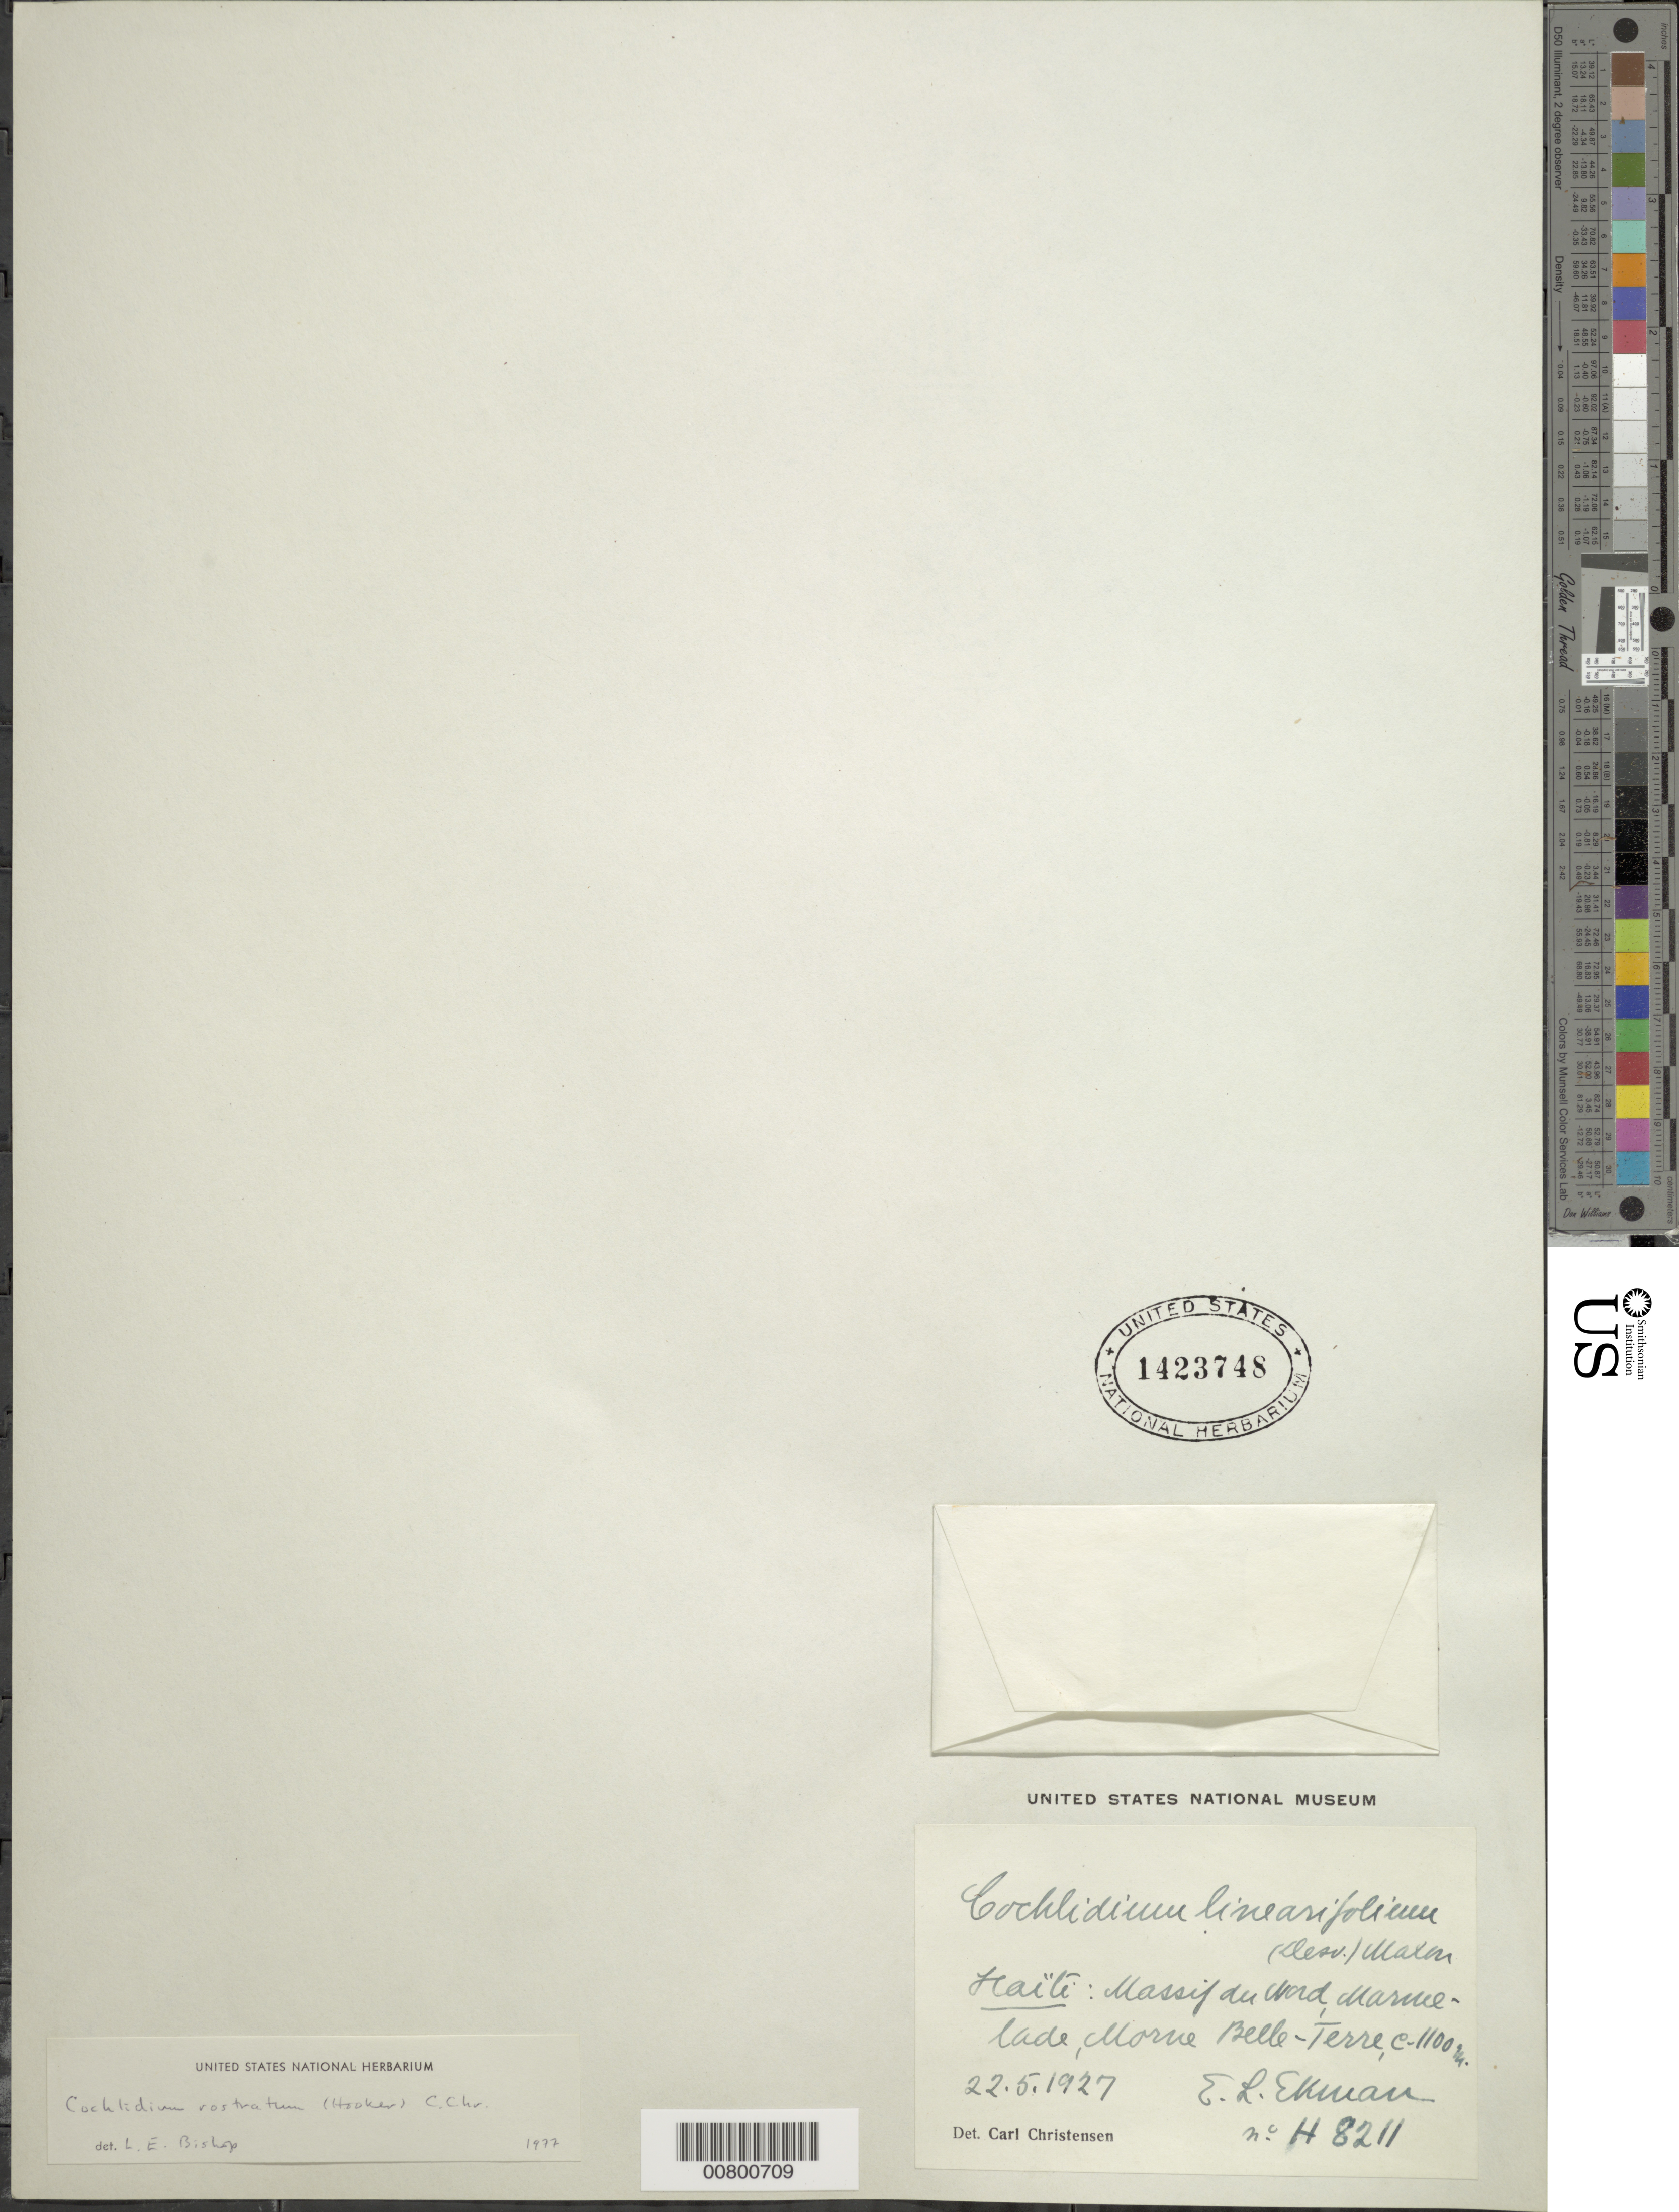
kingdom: Plantae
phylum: Tracheophyta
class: Polypodiopsida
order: Polypodiales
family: Polypodiaceae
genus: Cochlidium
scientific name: Cochlidium rostratum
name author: (Hook.) Maxon ex C. Chr.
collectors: E. L. Ekman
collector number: H 8211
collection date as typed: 22 May 1927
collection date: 1927-05-22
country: Haiti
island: Hispaniola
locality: Massif du Nord, Marmelade, Morne Belle Terre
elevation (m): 1100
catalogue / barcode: US 1423748